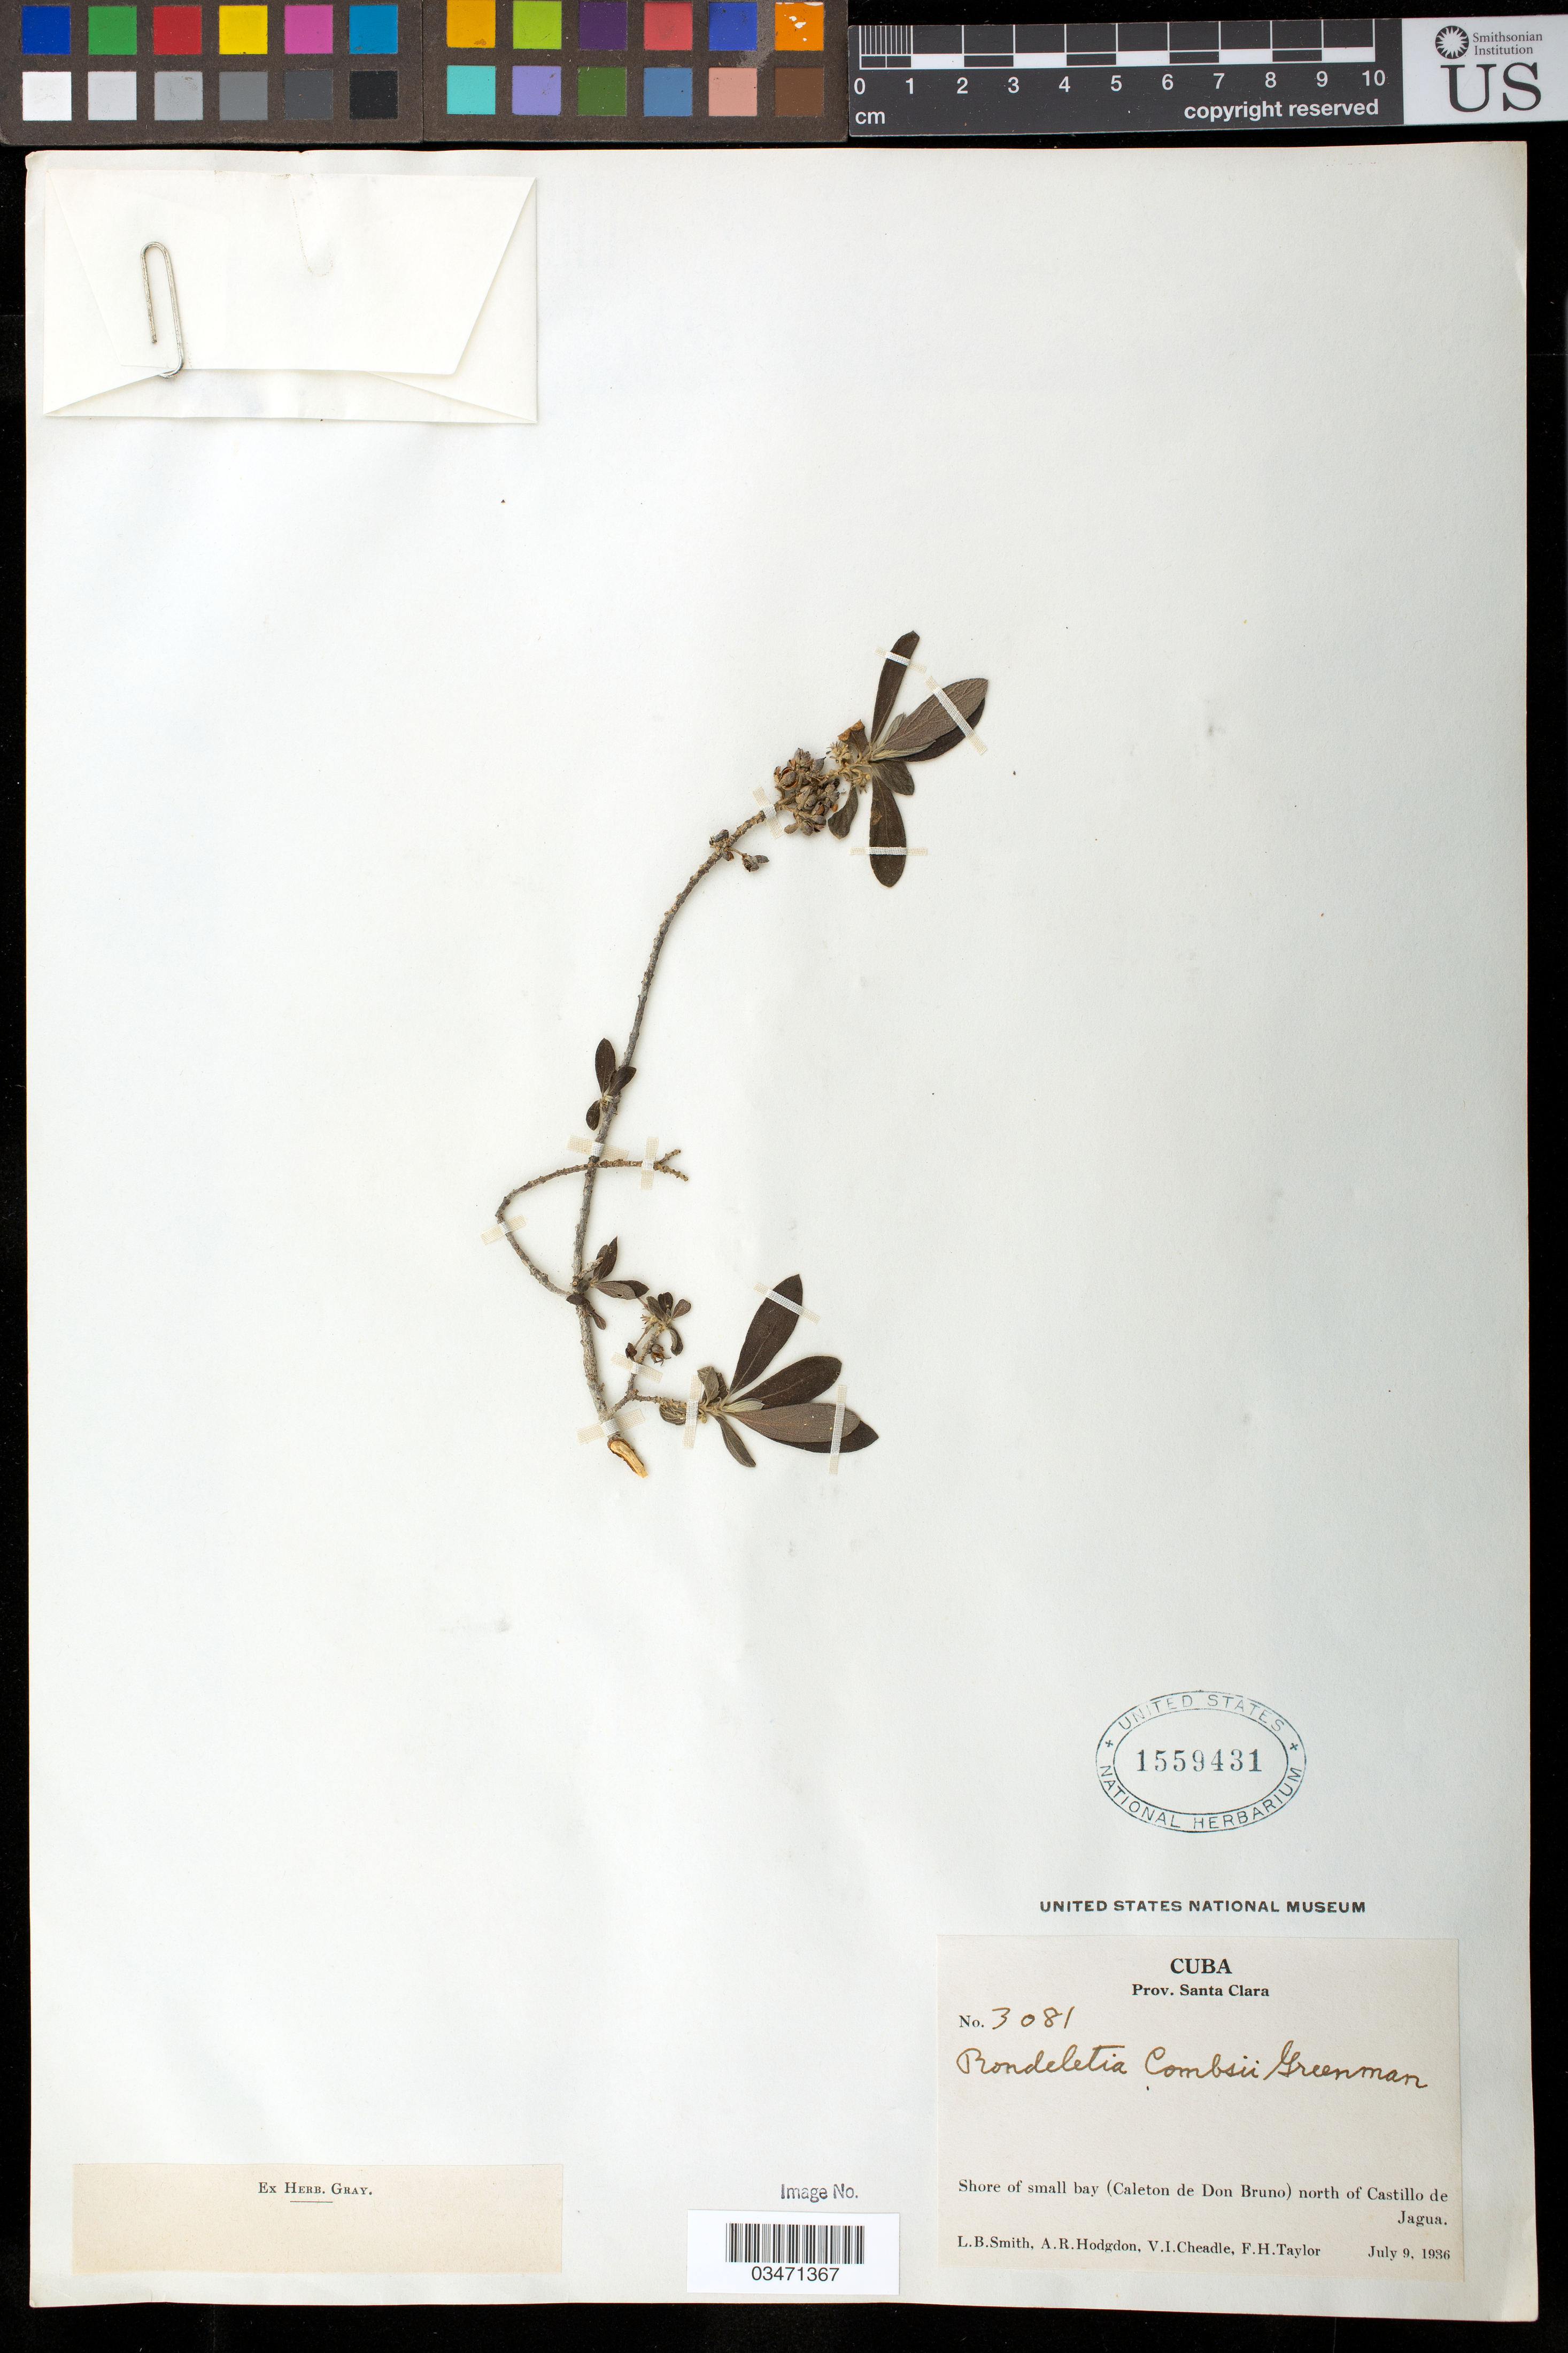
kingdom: Plantae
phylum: Tracheophyta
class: Magnoliopsida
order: Gentianales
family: Rubiaceae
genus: Rondeletia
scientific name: Rondeletia combsii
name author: Greenm.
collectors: L. Smith, A. R. Hodgdon, V. I. Cheadle & F. H. Taylor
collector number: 3081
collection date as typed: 09 Jul 1936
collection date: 1936-07-09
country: Cuba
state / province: Cienfuegos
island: Cuba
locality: Shore of small bay Caleton de Don Bruno, N of Castillo de Jagua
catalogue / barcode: US 1559431